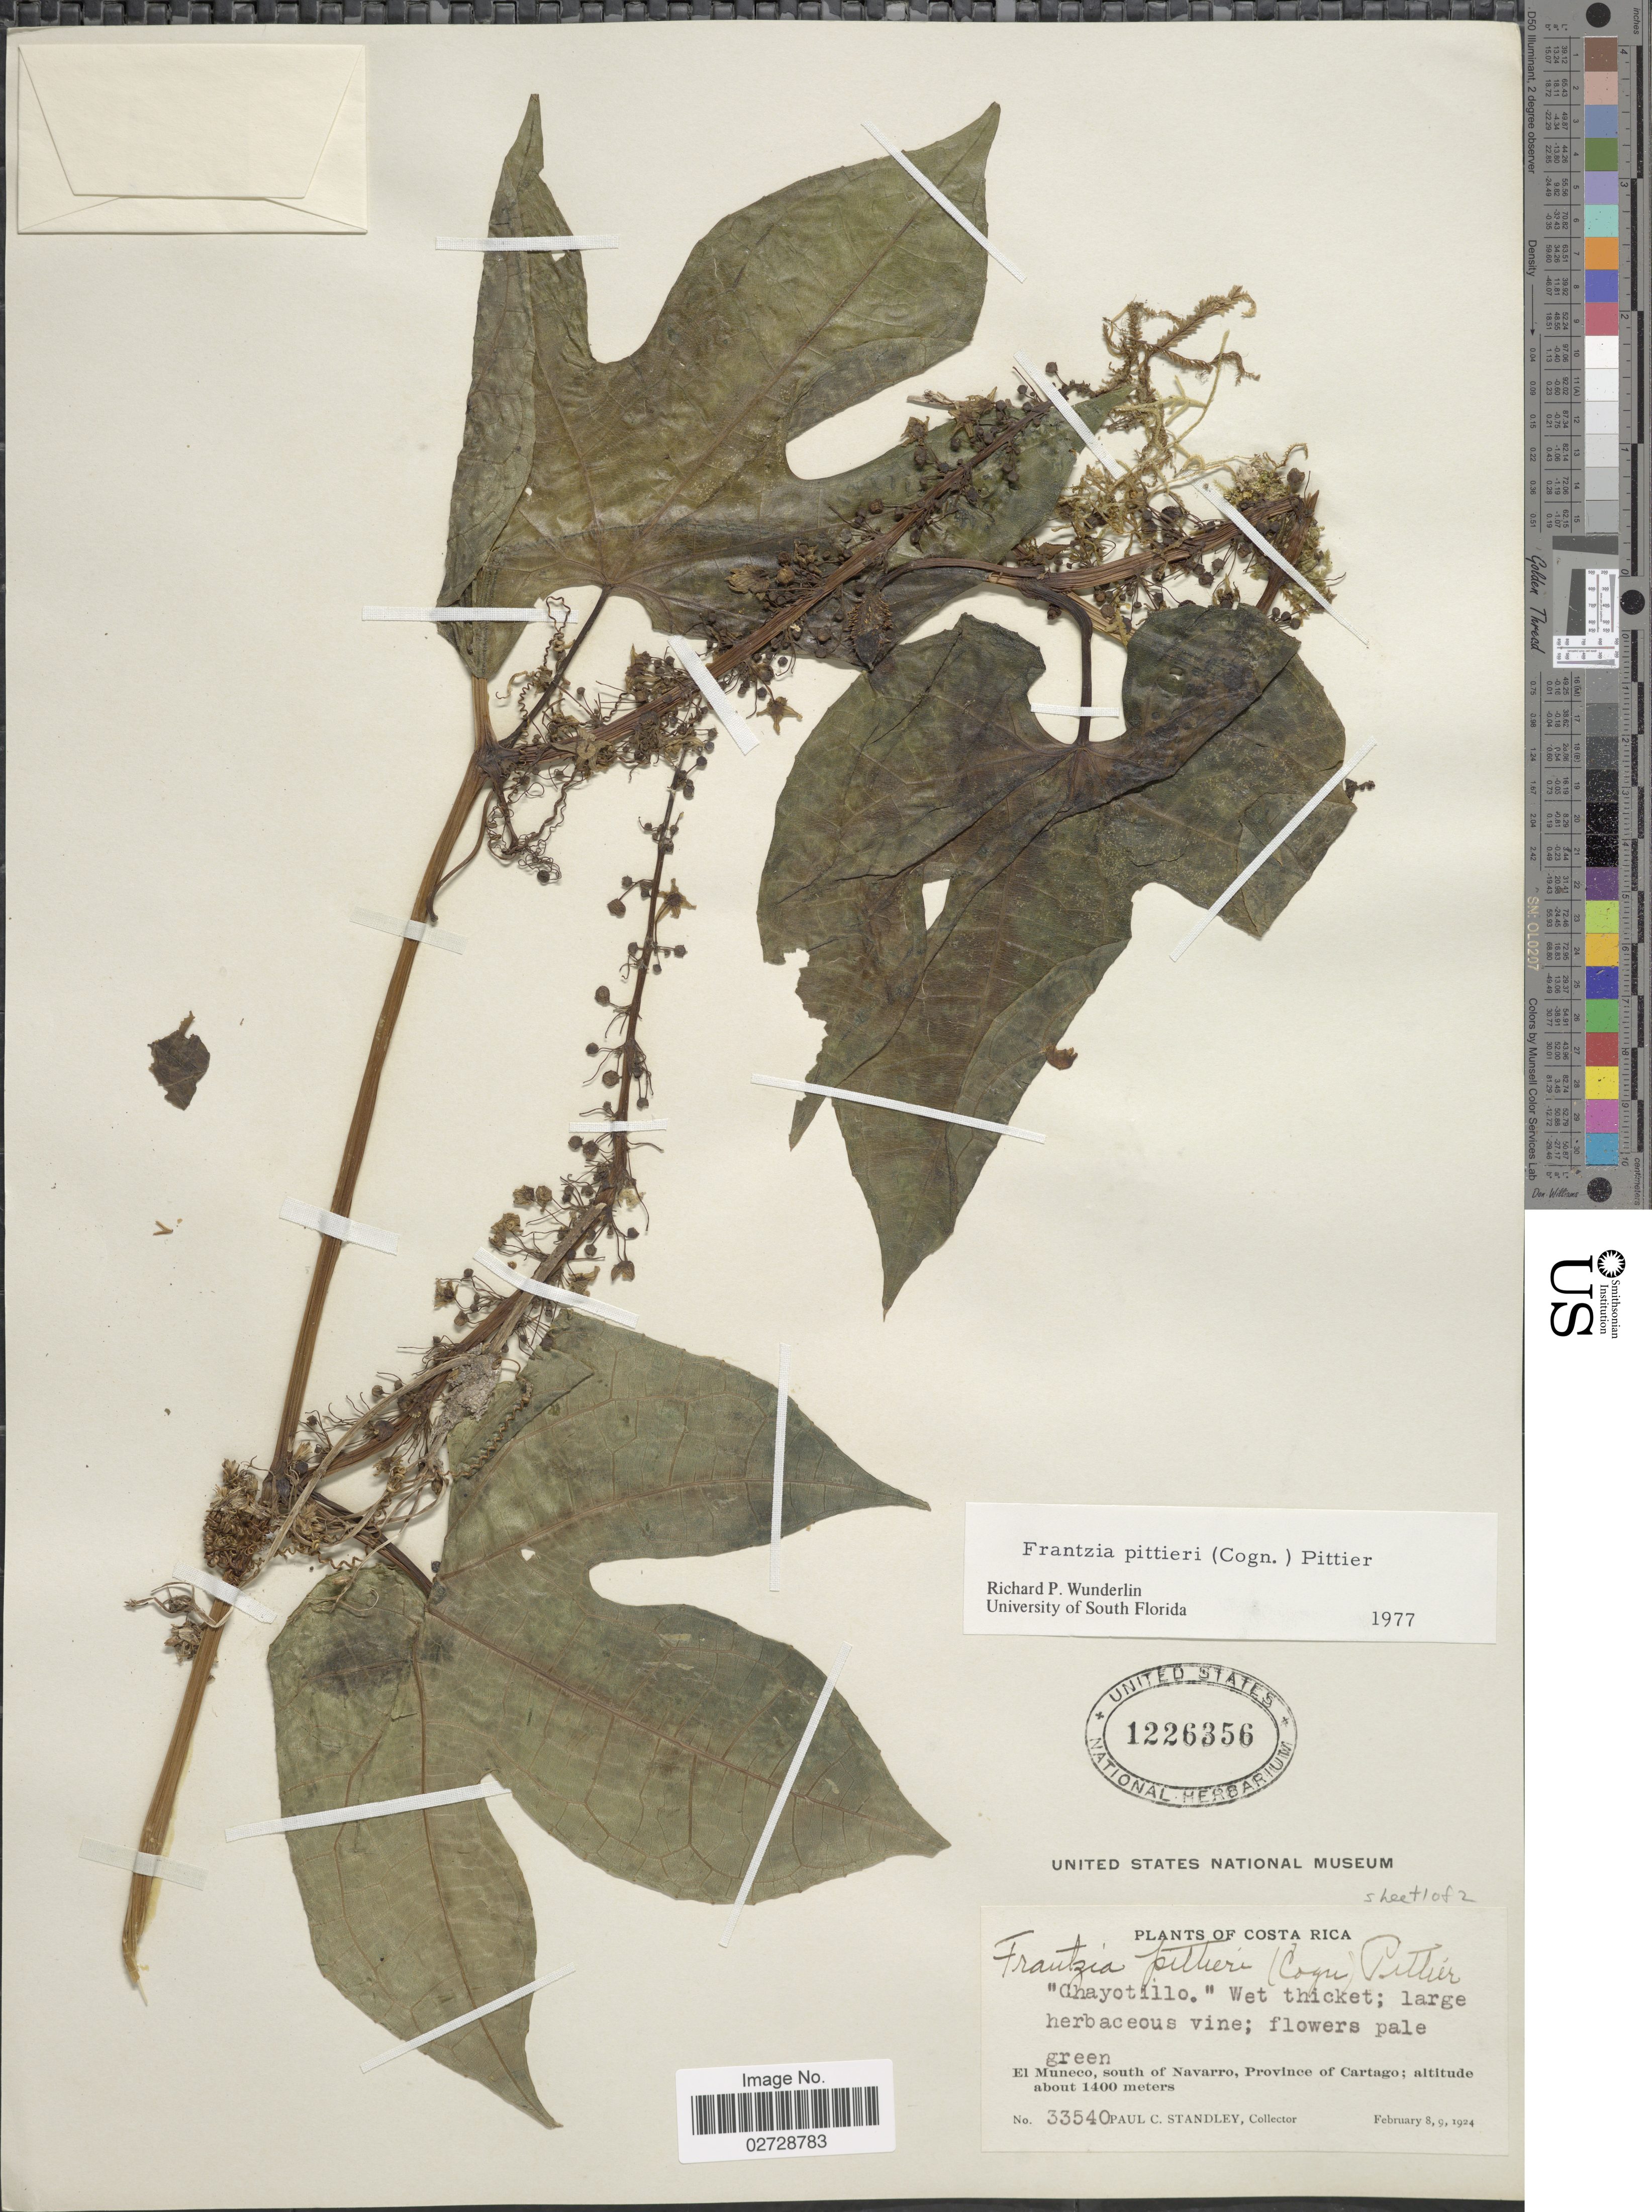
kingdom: Plantae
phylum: Tracheophyta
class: Magnoliopsida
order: Cucurbitales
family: Cucurbitaceae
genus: Sechium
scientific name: Sechium pittieri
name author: (Cogn.) C. Jeffrey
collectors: P. C. Standley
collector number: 33540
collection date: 1924-02-08/1924-02-09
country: Costa Rica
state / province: Cartago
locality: El Muñeco, south of Navarro.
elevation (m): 1400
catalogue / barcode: US 1226356